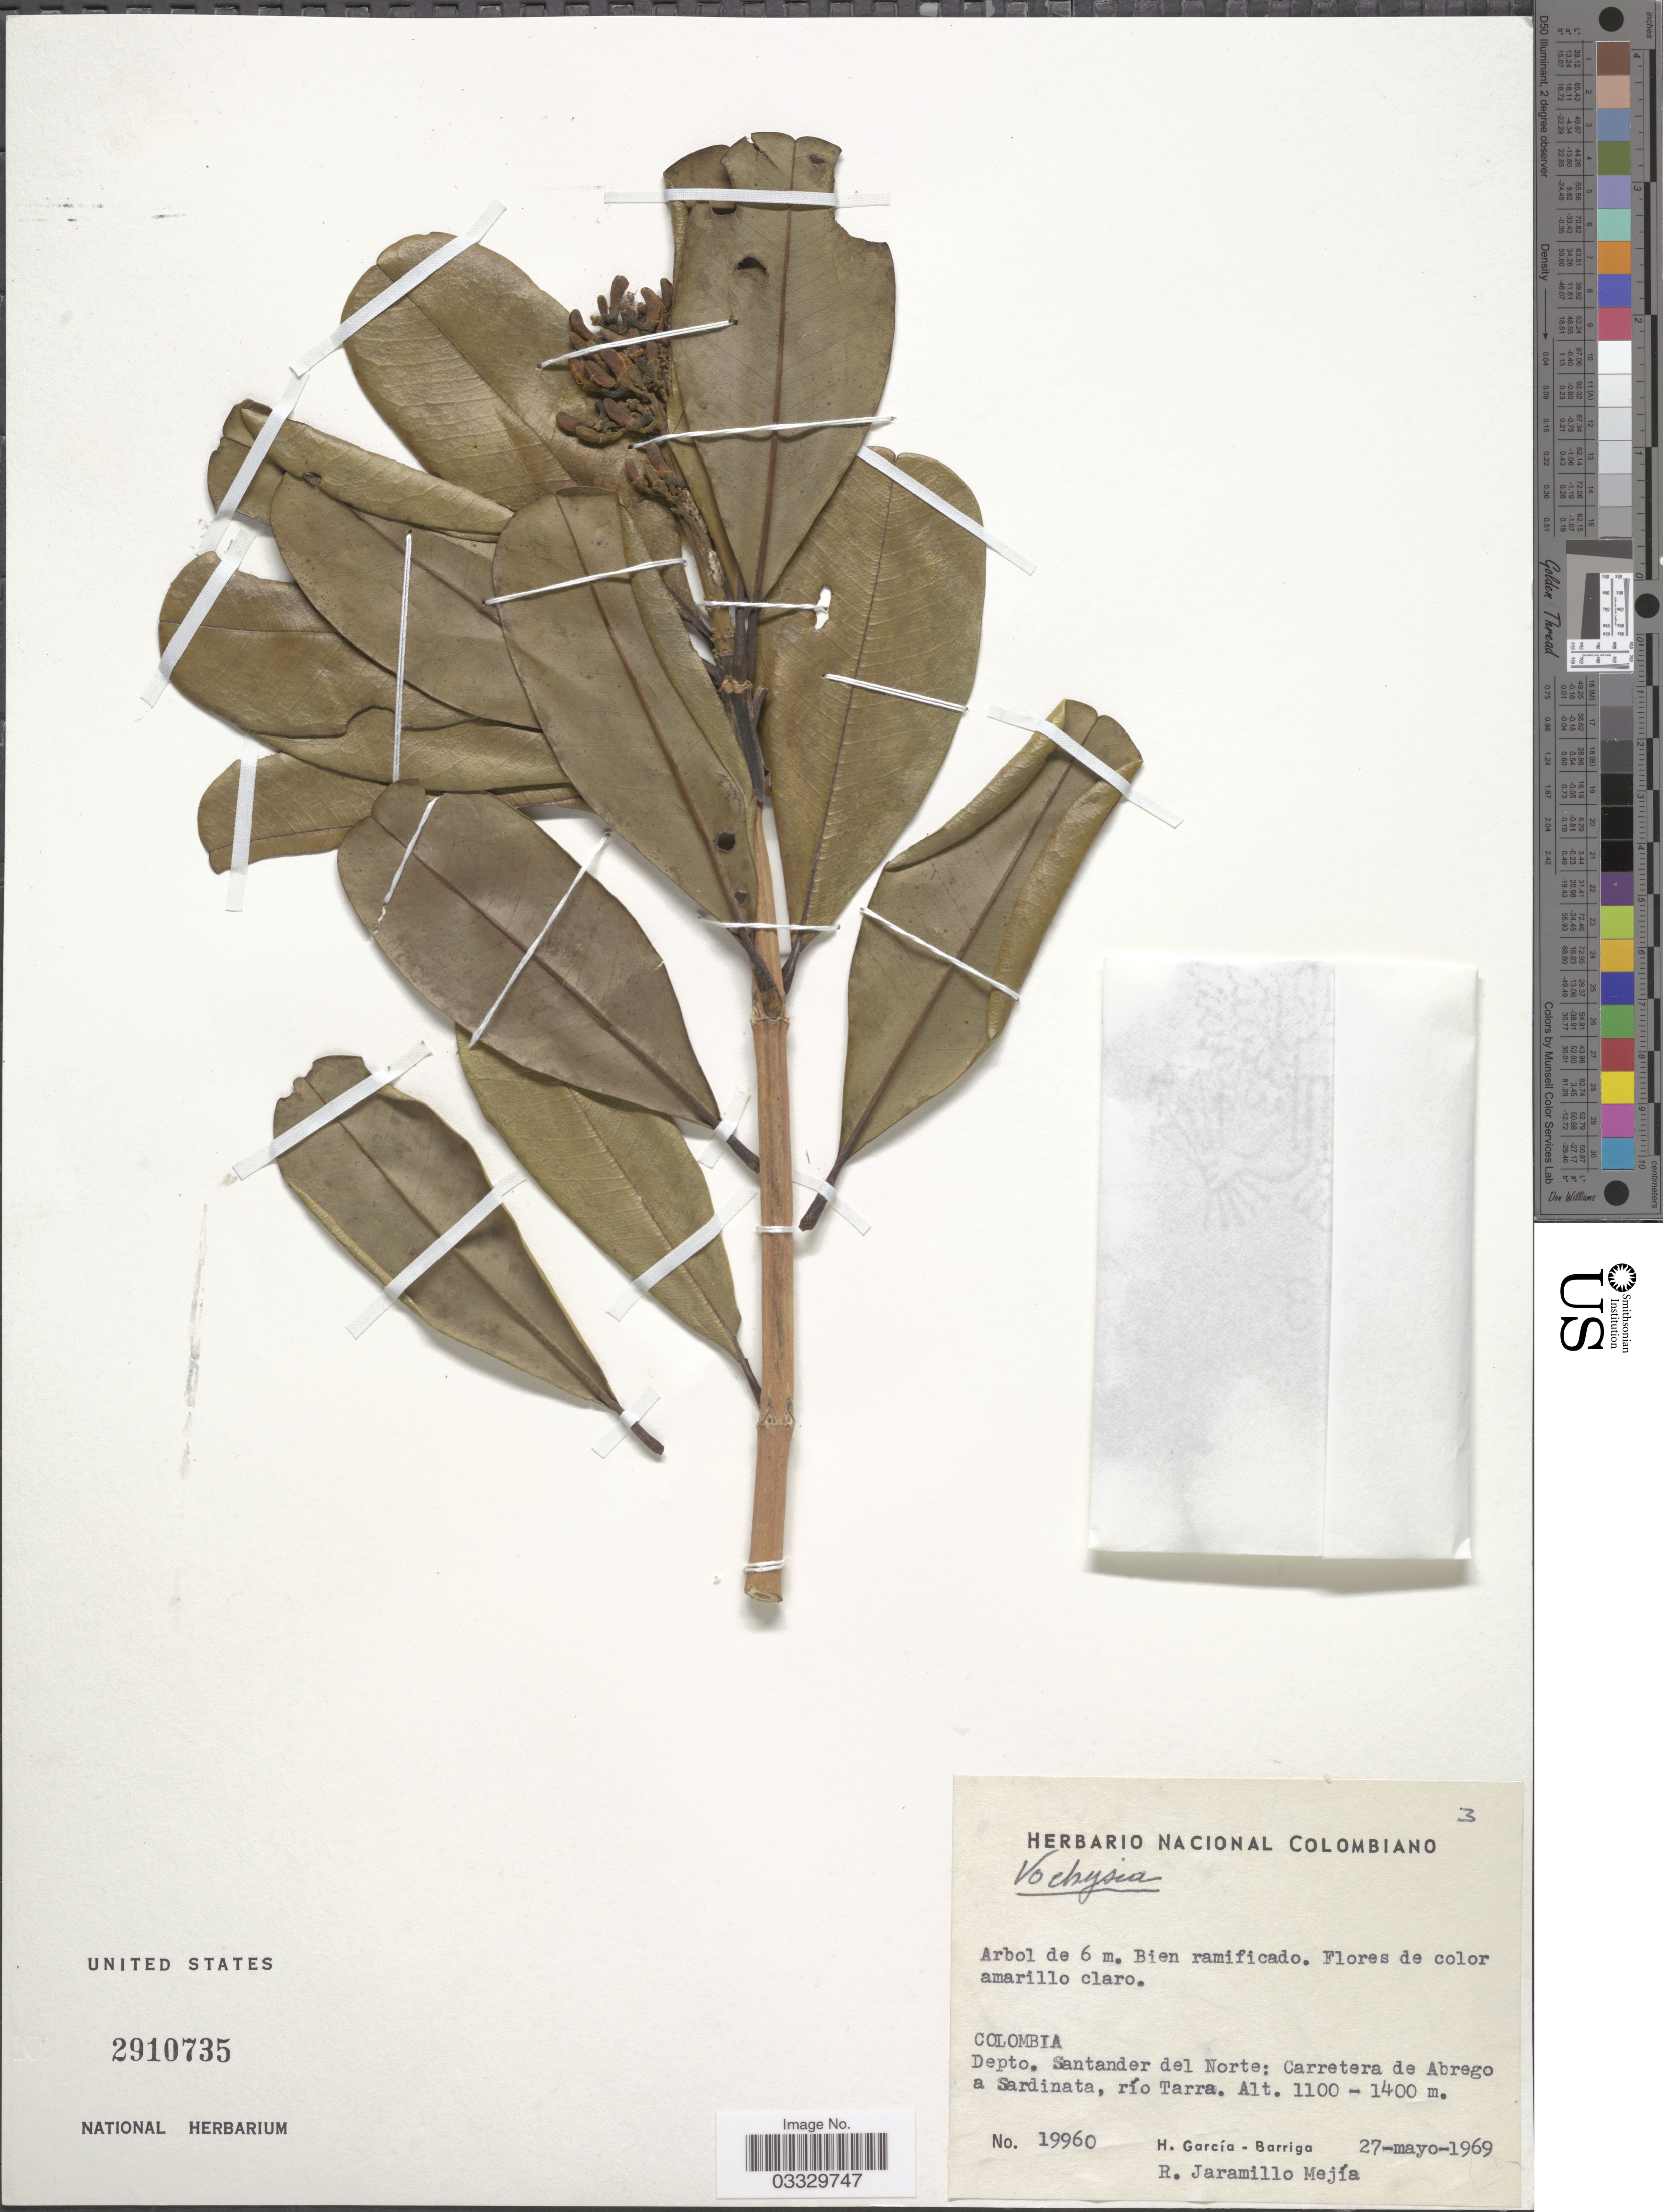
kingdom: Plantae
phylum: Tracheophyta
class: Magnoliopsida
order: Myrtales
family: Vochysiaceae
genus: Vochysia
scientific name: Vochysia sp.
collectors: H. García Barriga & R. Jaramillo M.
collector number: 19960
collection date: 1969-05-27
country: Colombia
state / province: Norte de Santander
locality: Depto. Santander del Norte: Carretera de Abrego a Sardinata, río Tarra.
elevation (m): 1100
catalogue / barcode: US 2910735